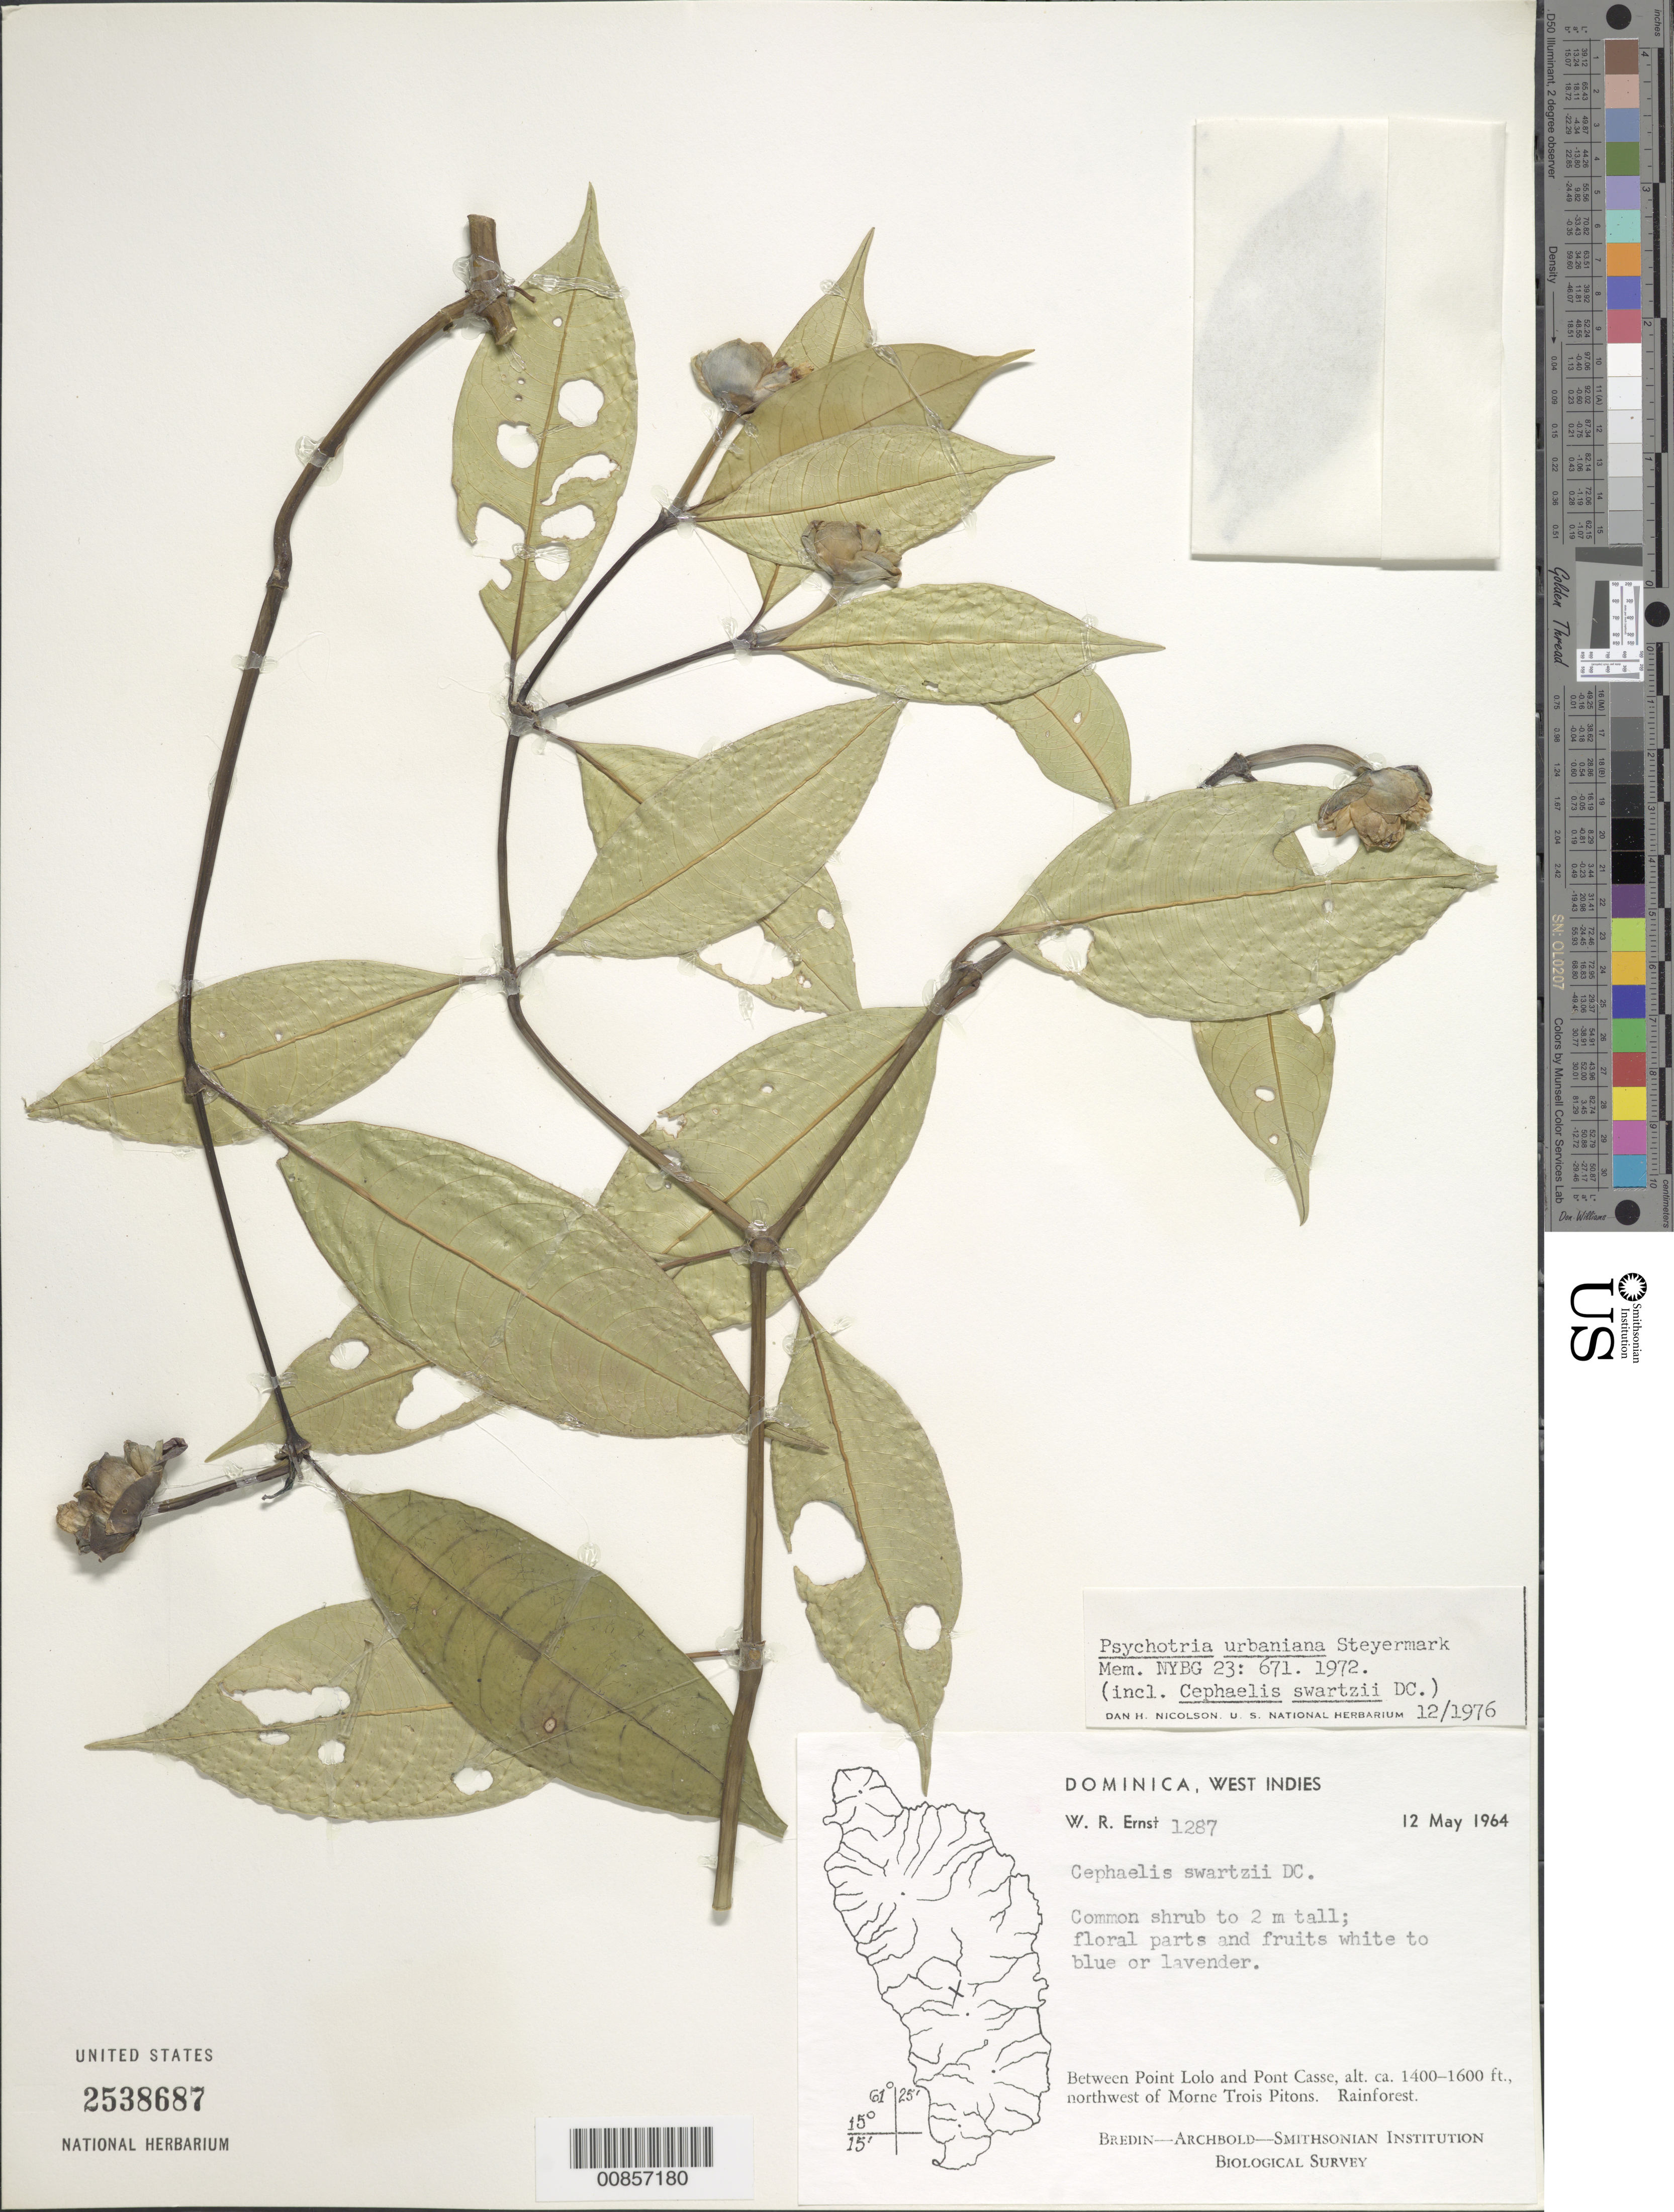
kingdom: Plantae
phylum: Tracheophyta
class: Magnoliopsida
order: Gentianales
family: Rubiaceae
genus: Psychotria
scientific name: Psychotria urbaniana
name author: Steyerm.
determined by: Nicolson, Dan H.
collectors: W. R. Ernst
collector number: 1287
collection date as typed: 12 May 1964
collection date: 1964-05-12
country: Dominica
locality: Between Point Lolo and Pont Cassé, northwest of Morne Trois Pitons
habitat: Rainforest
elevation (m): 427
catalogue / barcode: US 2538687